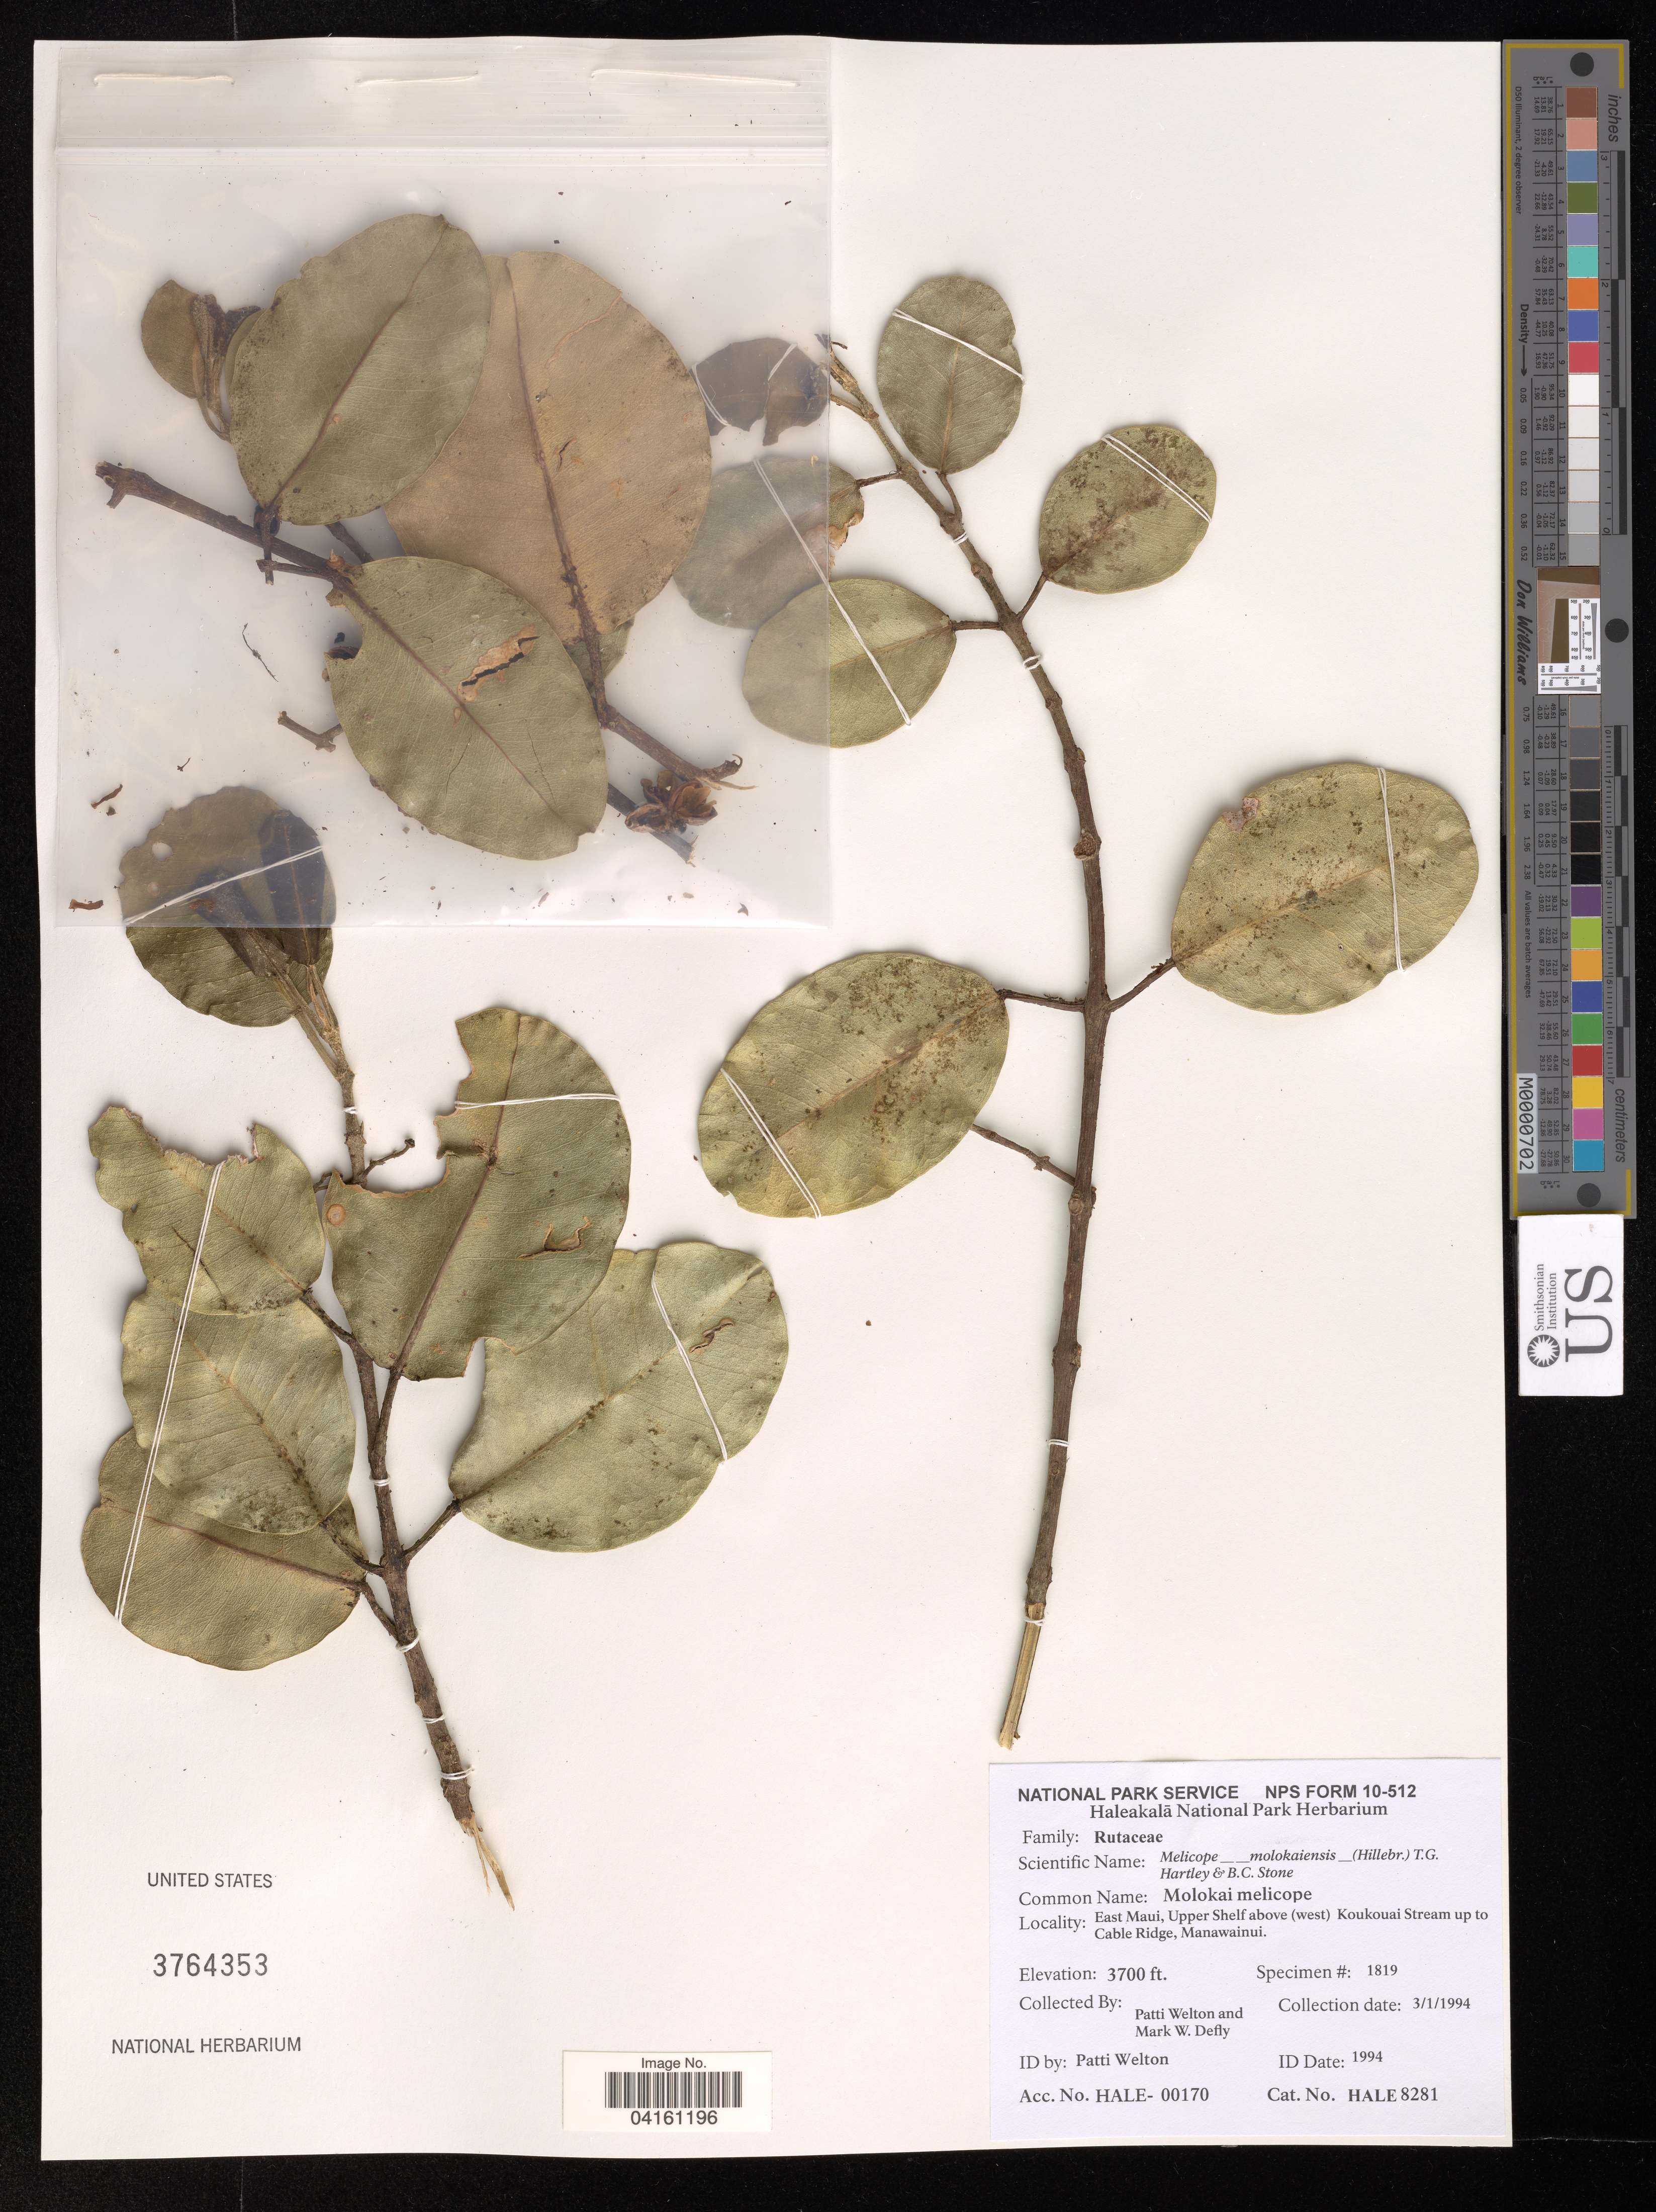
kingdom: Plantae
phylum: Tracheophyta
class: Magnoliopsida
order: Sapindales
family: Rutaceae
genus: Melicope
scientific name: Melicope molokaiensis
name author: (Hillebr.) T.G. Hartley & B.C. Stone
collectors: P. Welton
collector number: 1819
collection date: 1994-03-01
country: United States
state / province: Hawaii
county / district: Maui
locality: East Maui, Upper Shelf above (west) Koukouai Stream up to Cable Ridge, Manawainui.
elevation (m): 1128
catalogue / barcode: US 3764353